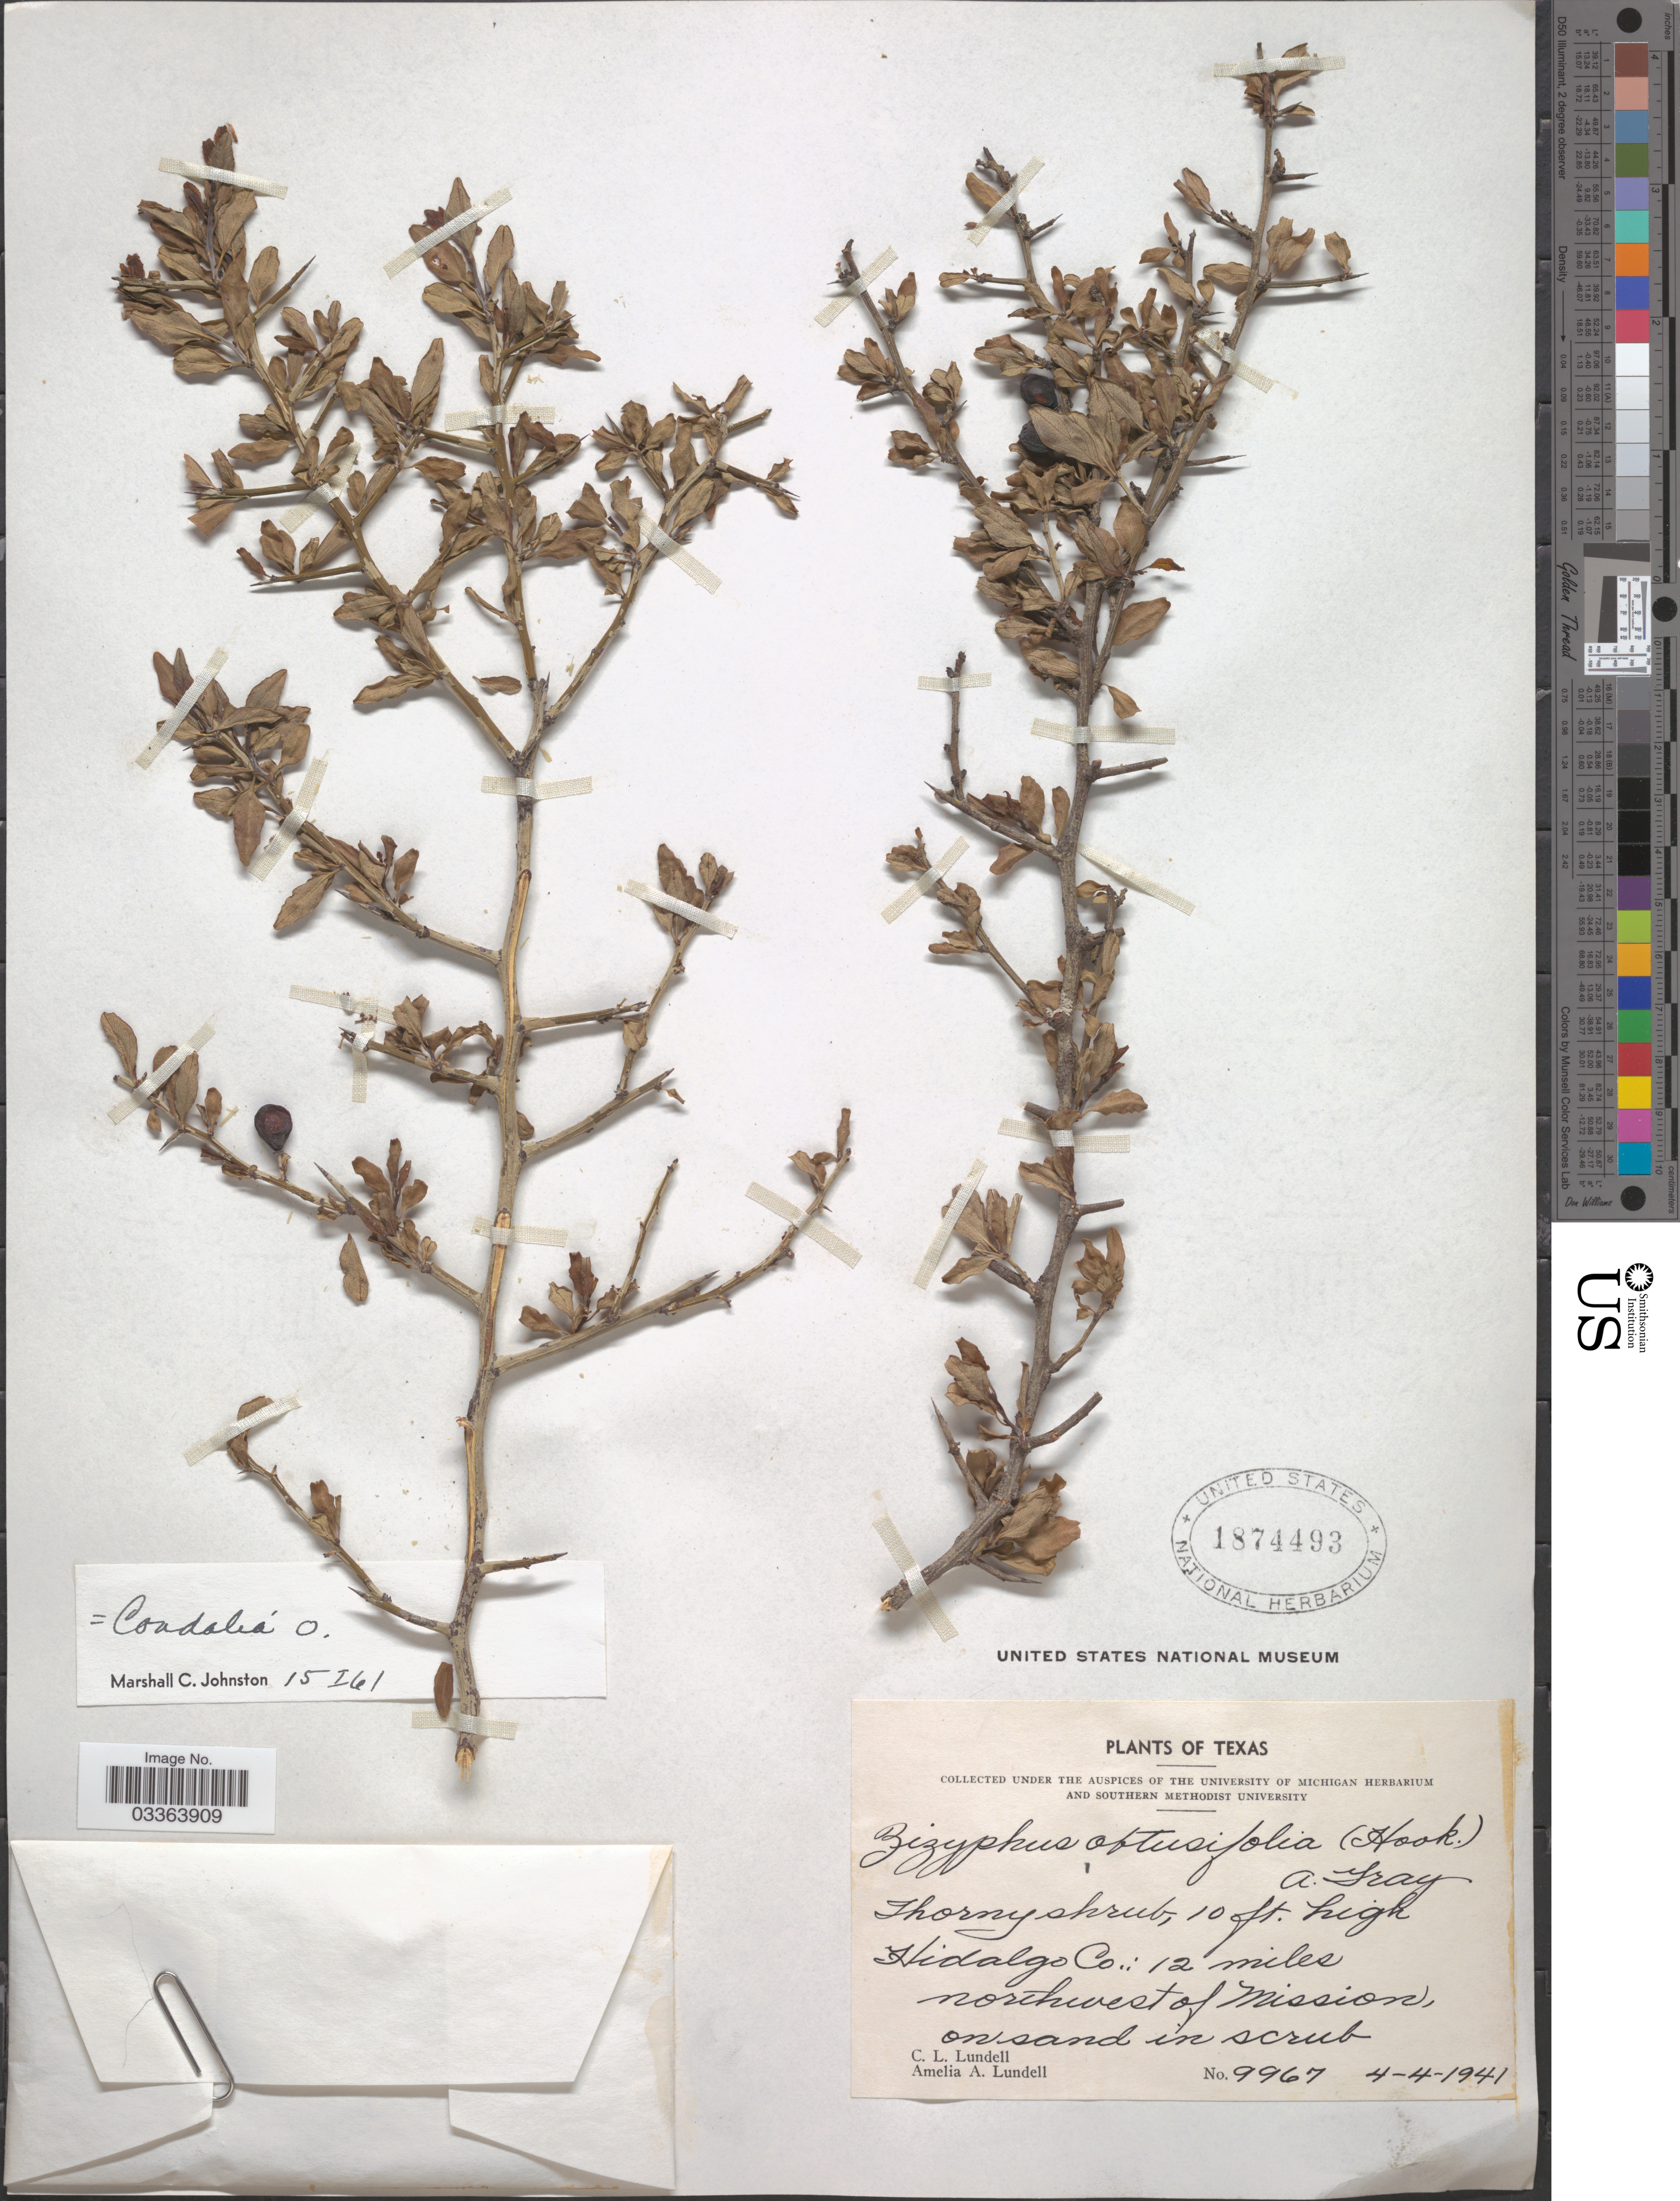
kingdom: Plantae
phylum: Tracheophyta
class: Magnoliopsida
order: Rosales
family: Rhamnaceae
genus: Sarcomphalus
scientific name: Sarcomphalus obtusifolius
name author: (Hook. ex Torr. & A. Gray) Hauenschild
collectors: C. L. Lundell & A. A. Lundell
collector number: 9967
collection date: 1941-04-04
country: United States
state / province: Texas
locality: Hidalgo Co.: 12 miles northwest of Mission.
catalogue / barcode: US 1874493